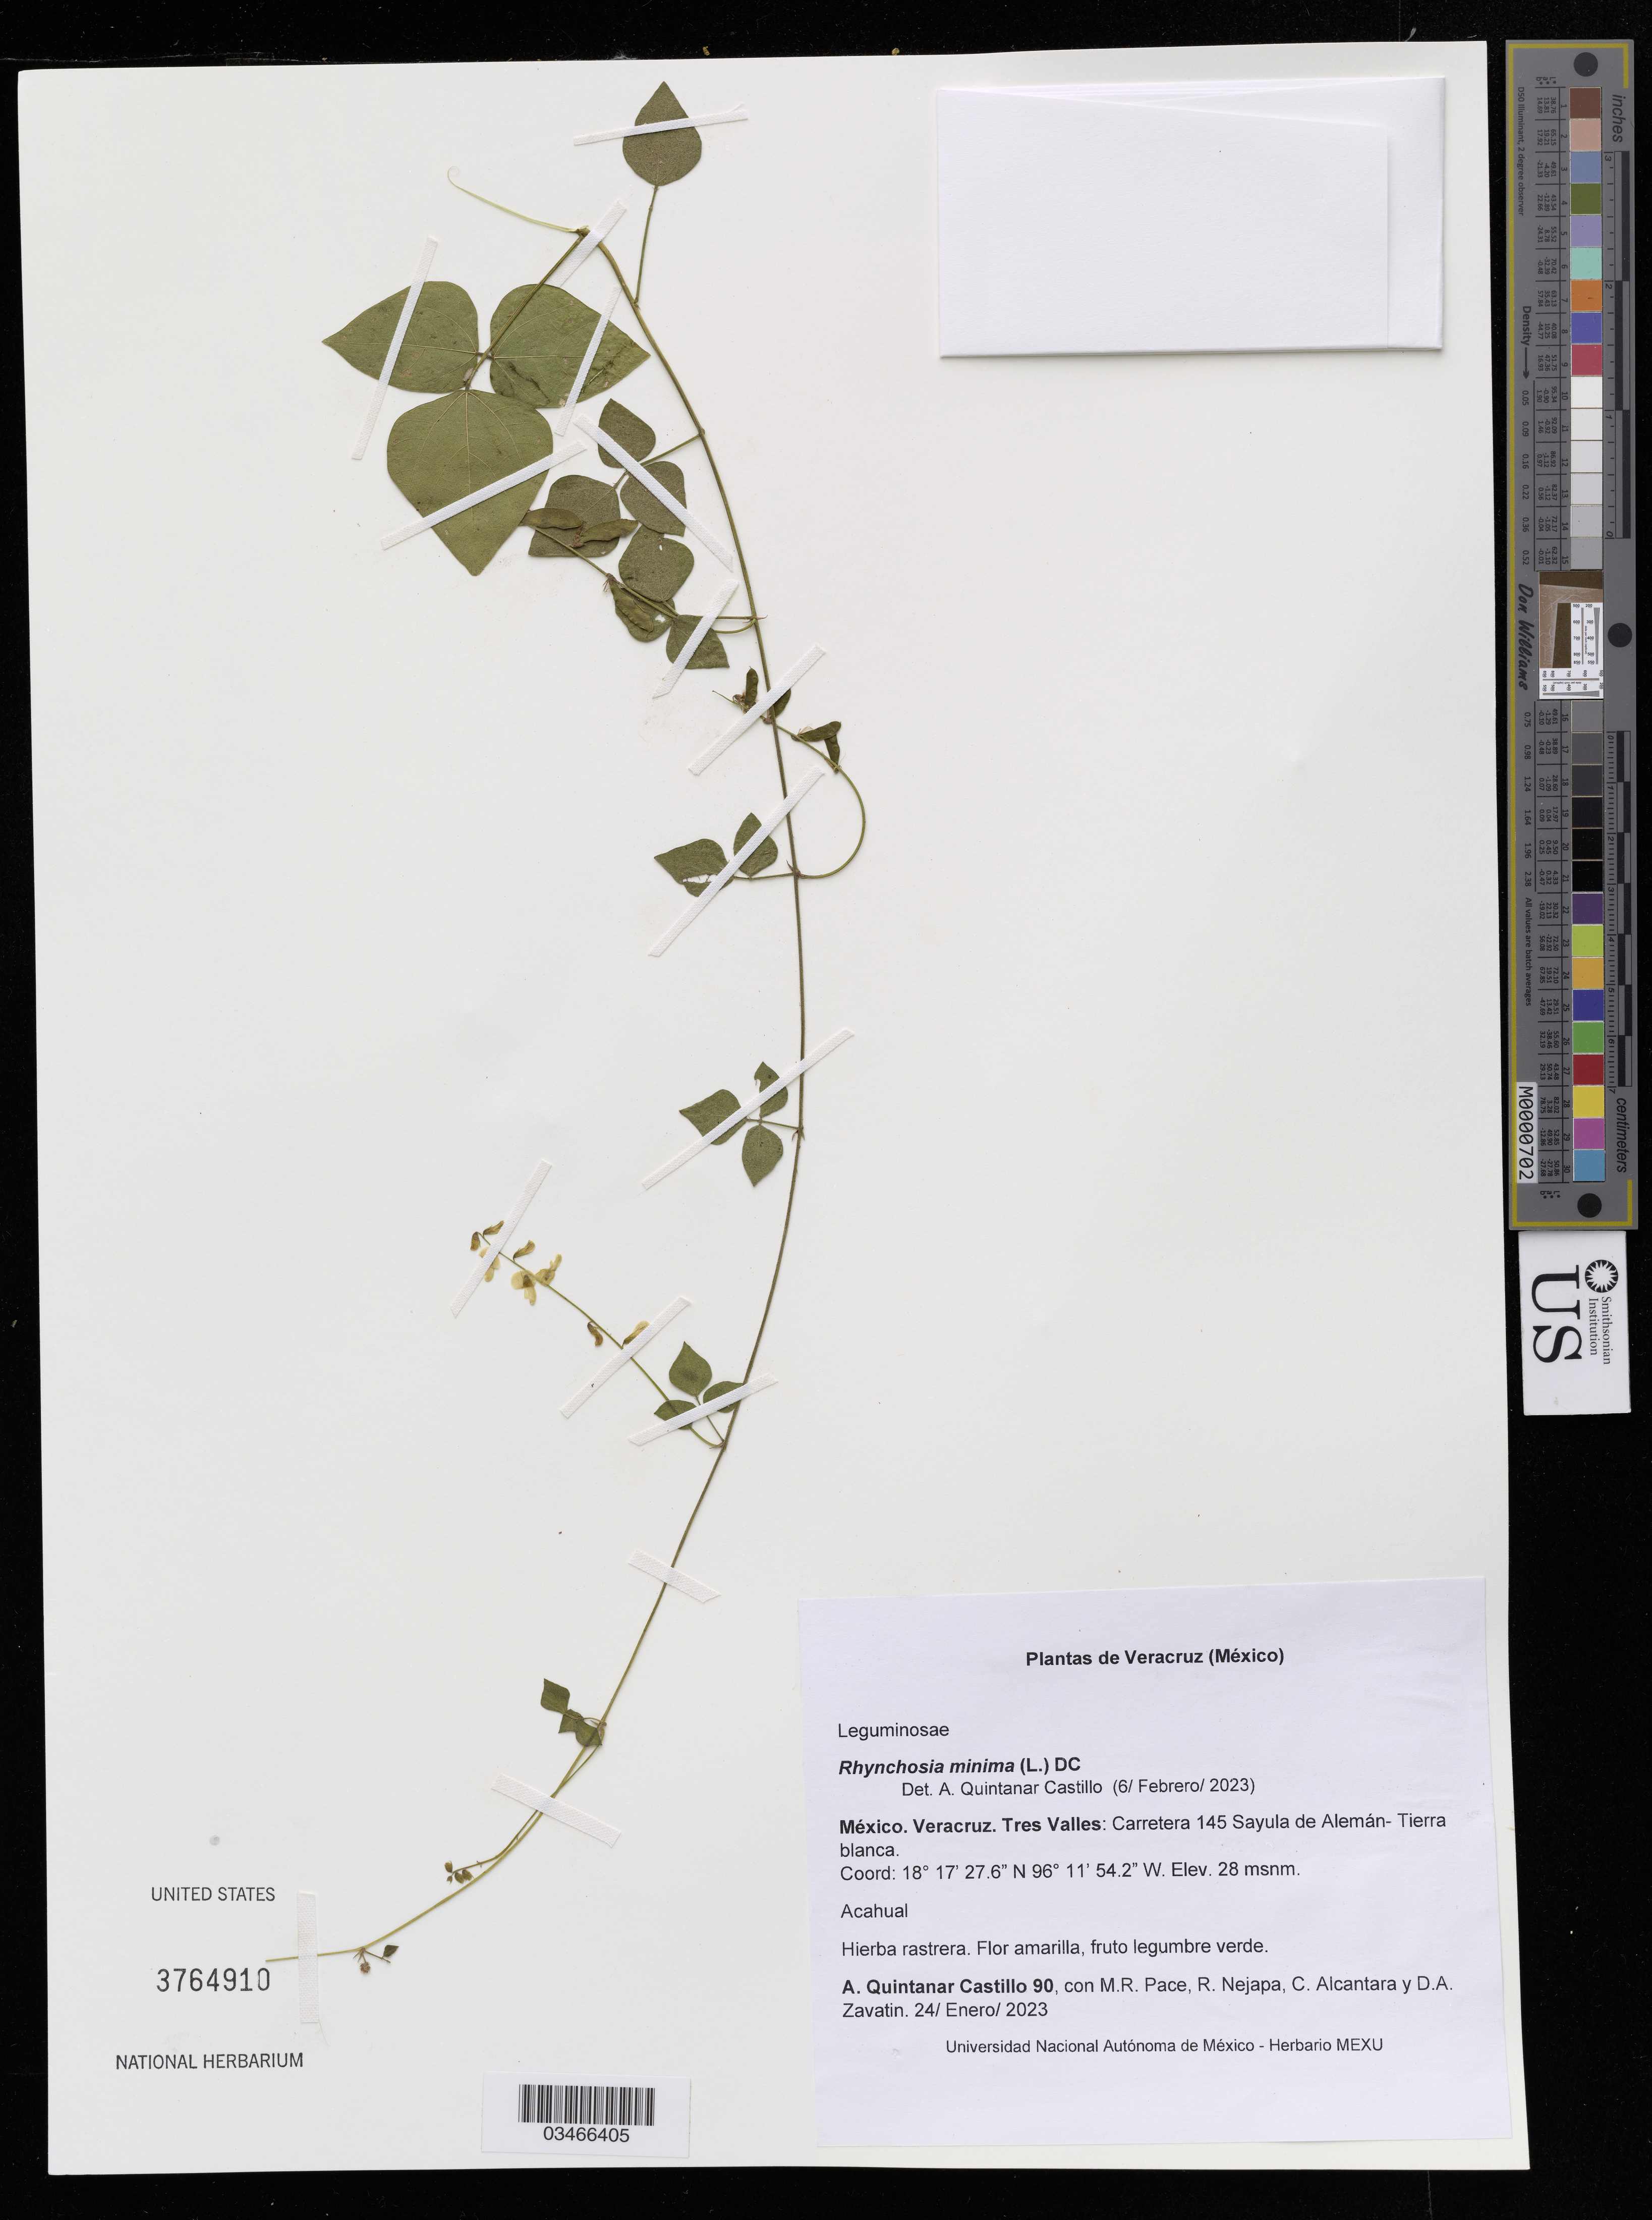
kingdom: Plantae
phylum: Tracheophyta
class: Magnoliopsida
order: Fabales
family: Fabaceae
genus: Rhynchosia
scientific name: Rhynchosia minima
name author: (L.) DC.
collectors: M. R. Pace, R. Nejapa & C. Alcantara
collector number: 90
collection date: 2023-01-24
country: Mexico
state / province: Veracruz Llave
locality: Tres Valles: Carretera 145 Sayula de Alemán - Tierra blanca.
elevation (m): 28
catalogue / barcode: US 3764910